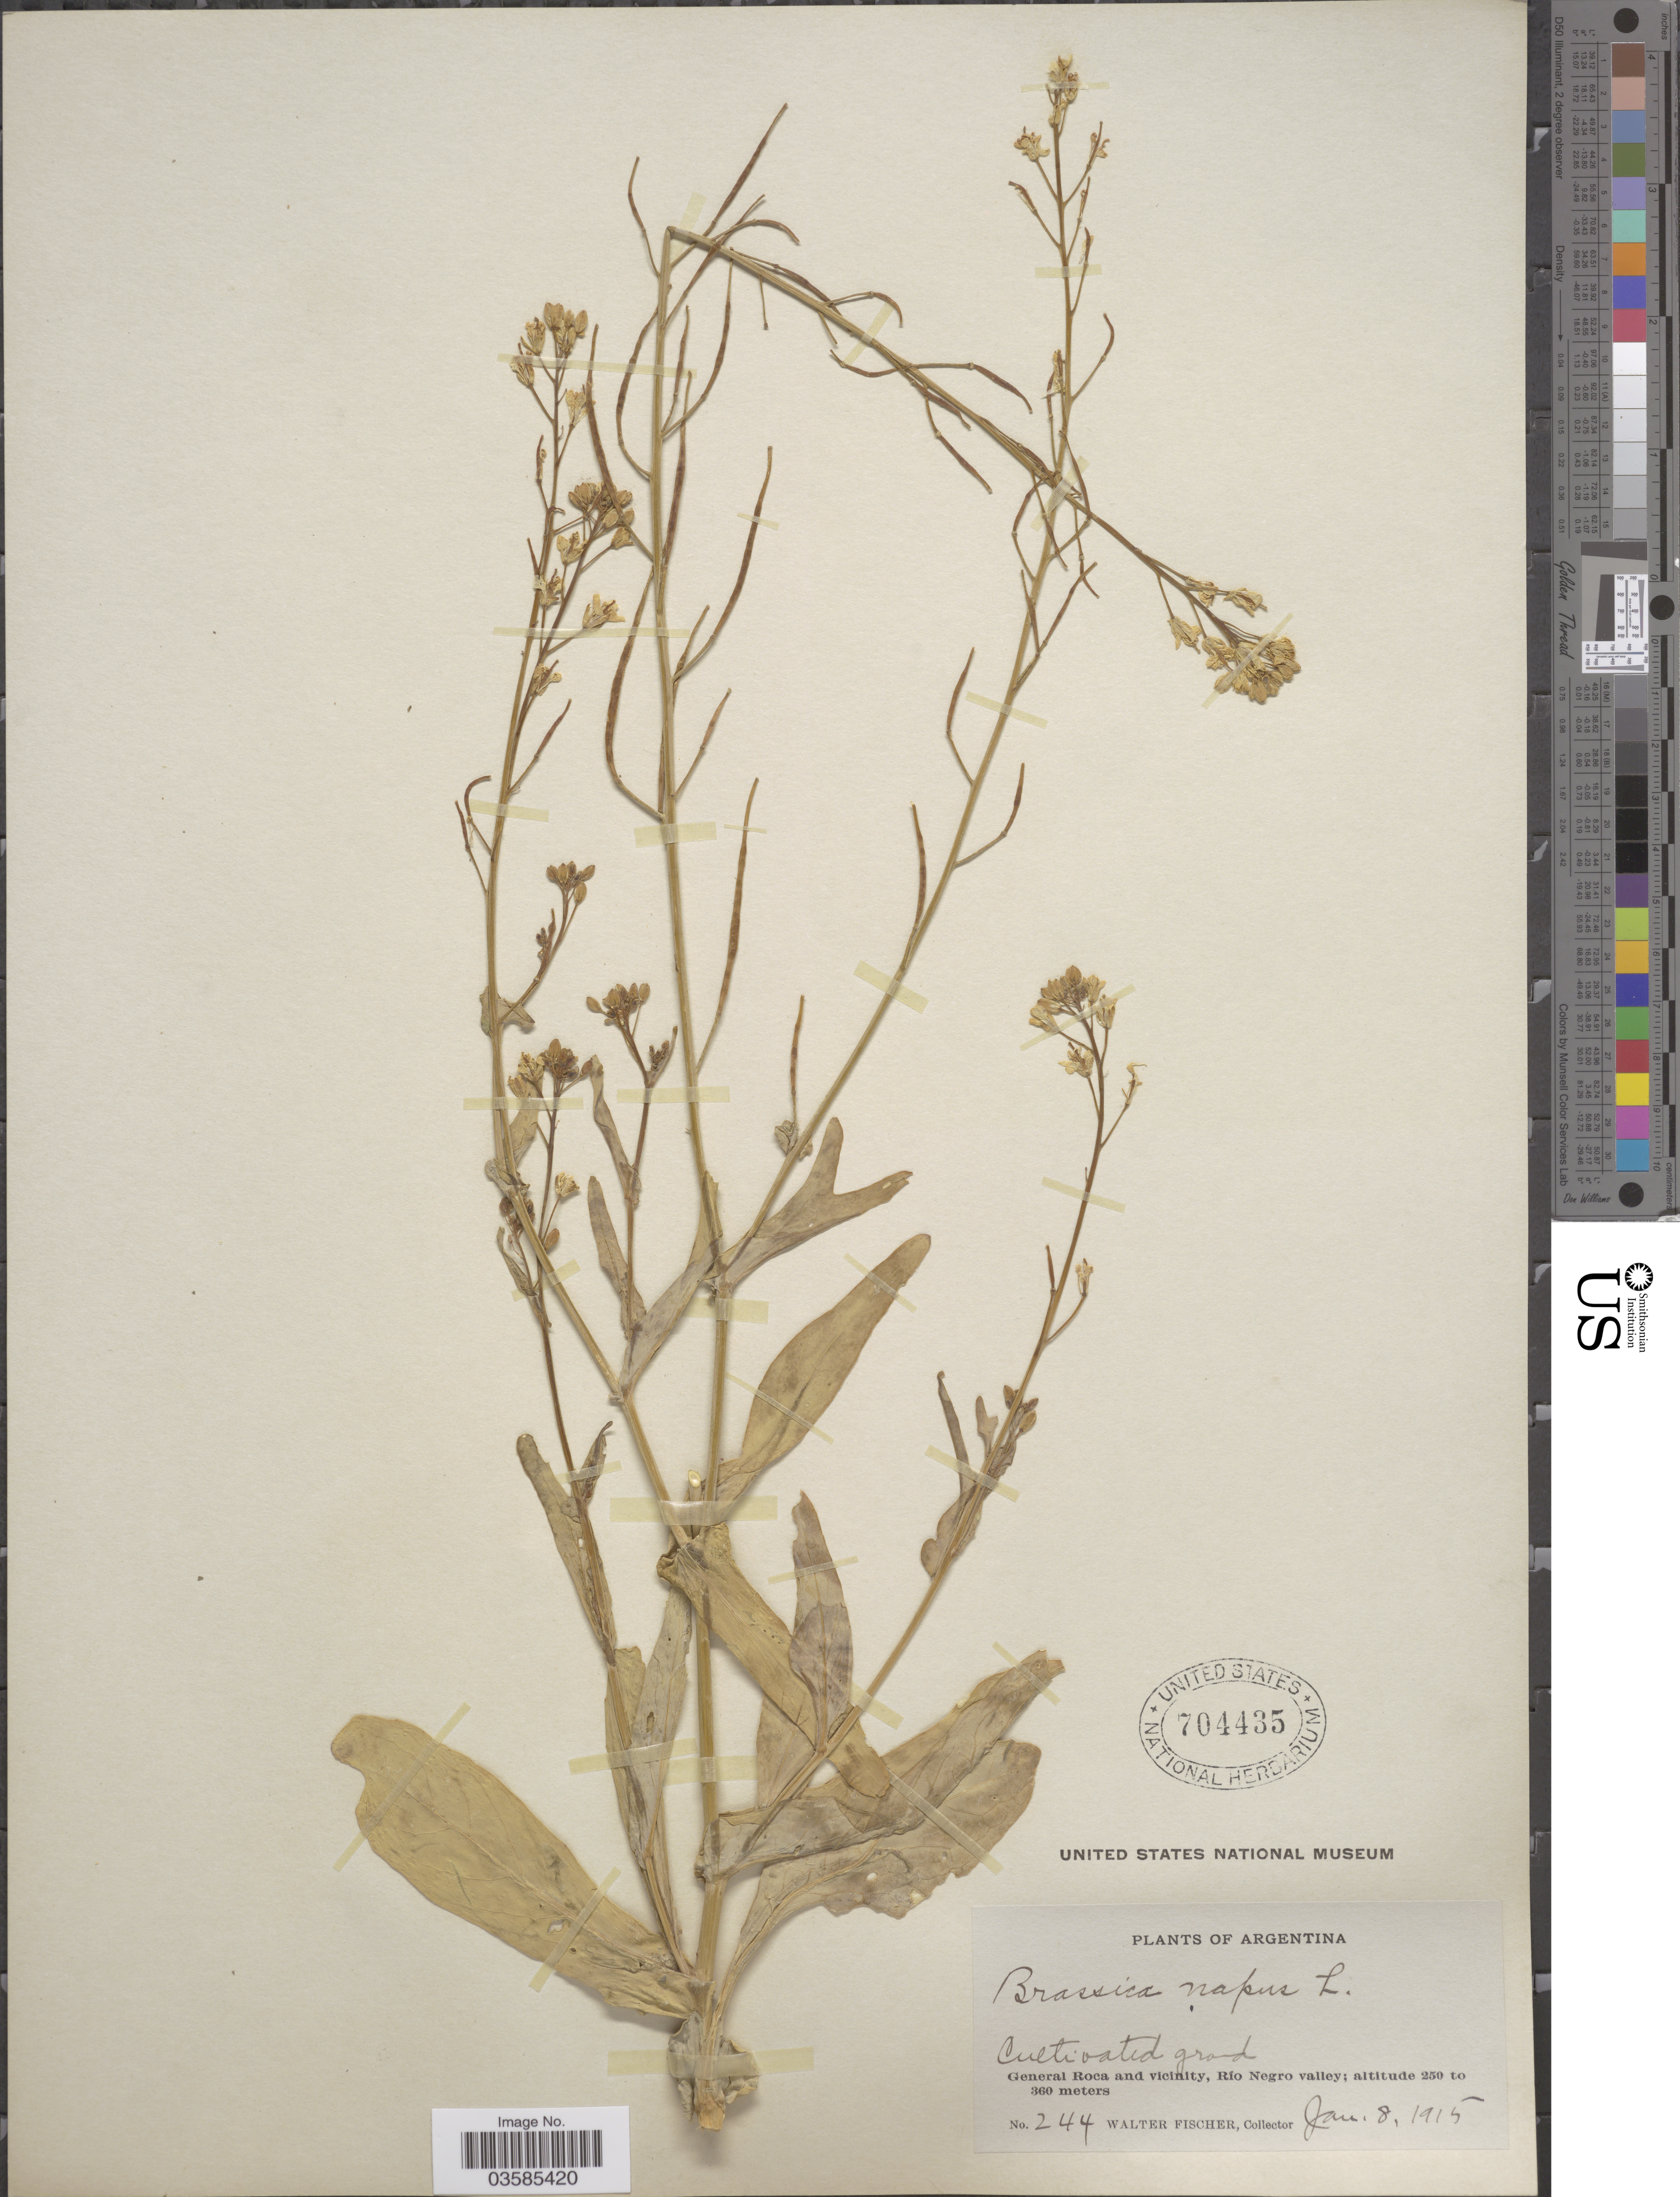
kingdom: Plantae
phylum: Tracheophyta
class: Magnoliopsida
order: Brassicales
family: Brassicaceae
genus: Brassica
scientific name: Brassica campestris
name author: L.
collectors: W. Fischer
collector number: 244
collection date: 1915-01-08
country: Argentina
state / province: Rio Negro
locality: General Roca and vicinity, Río Negro valley.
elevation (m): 250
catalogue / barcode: US 704435